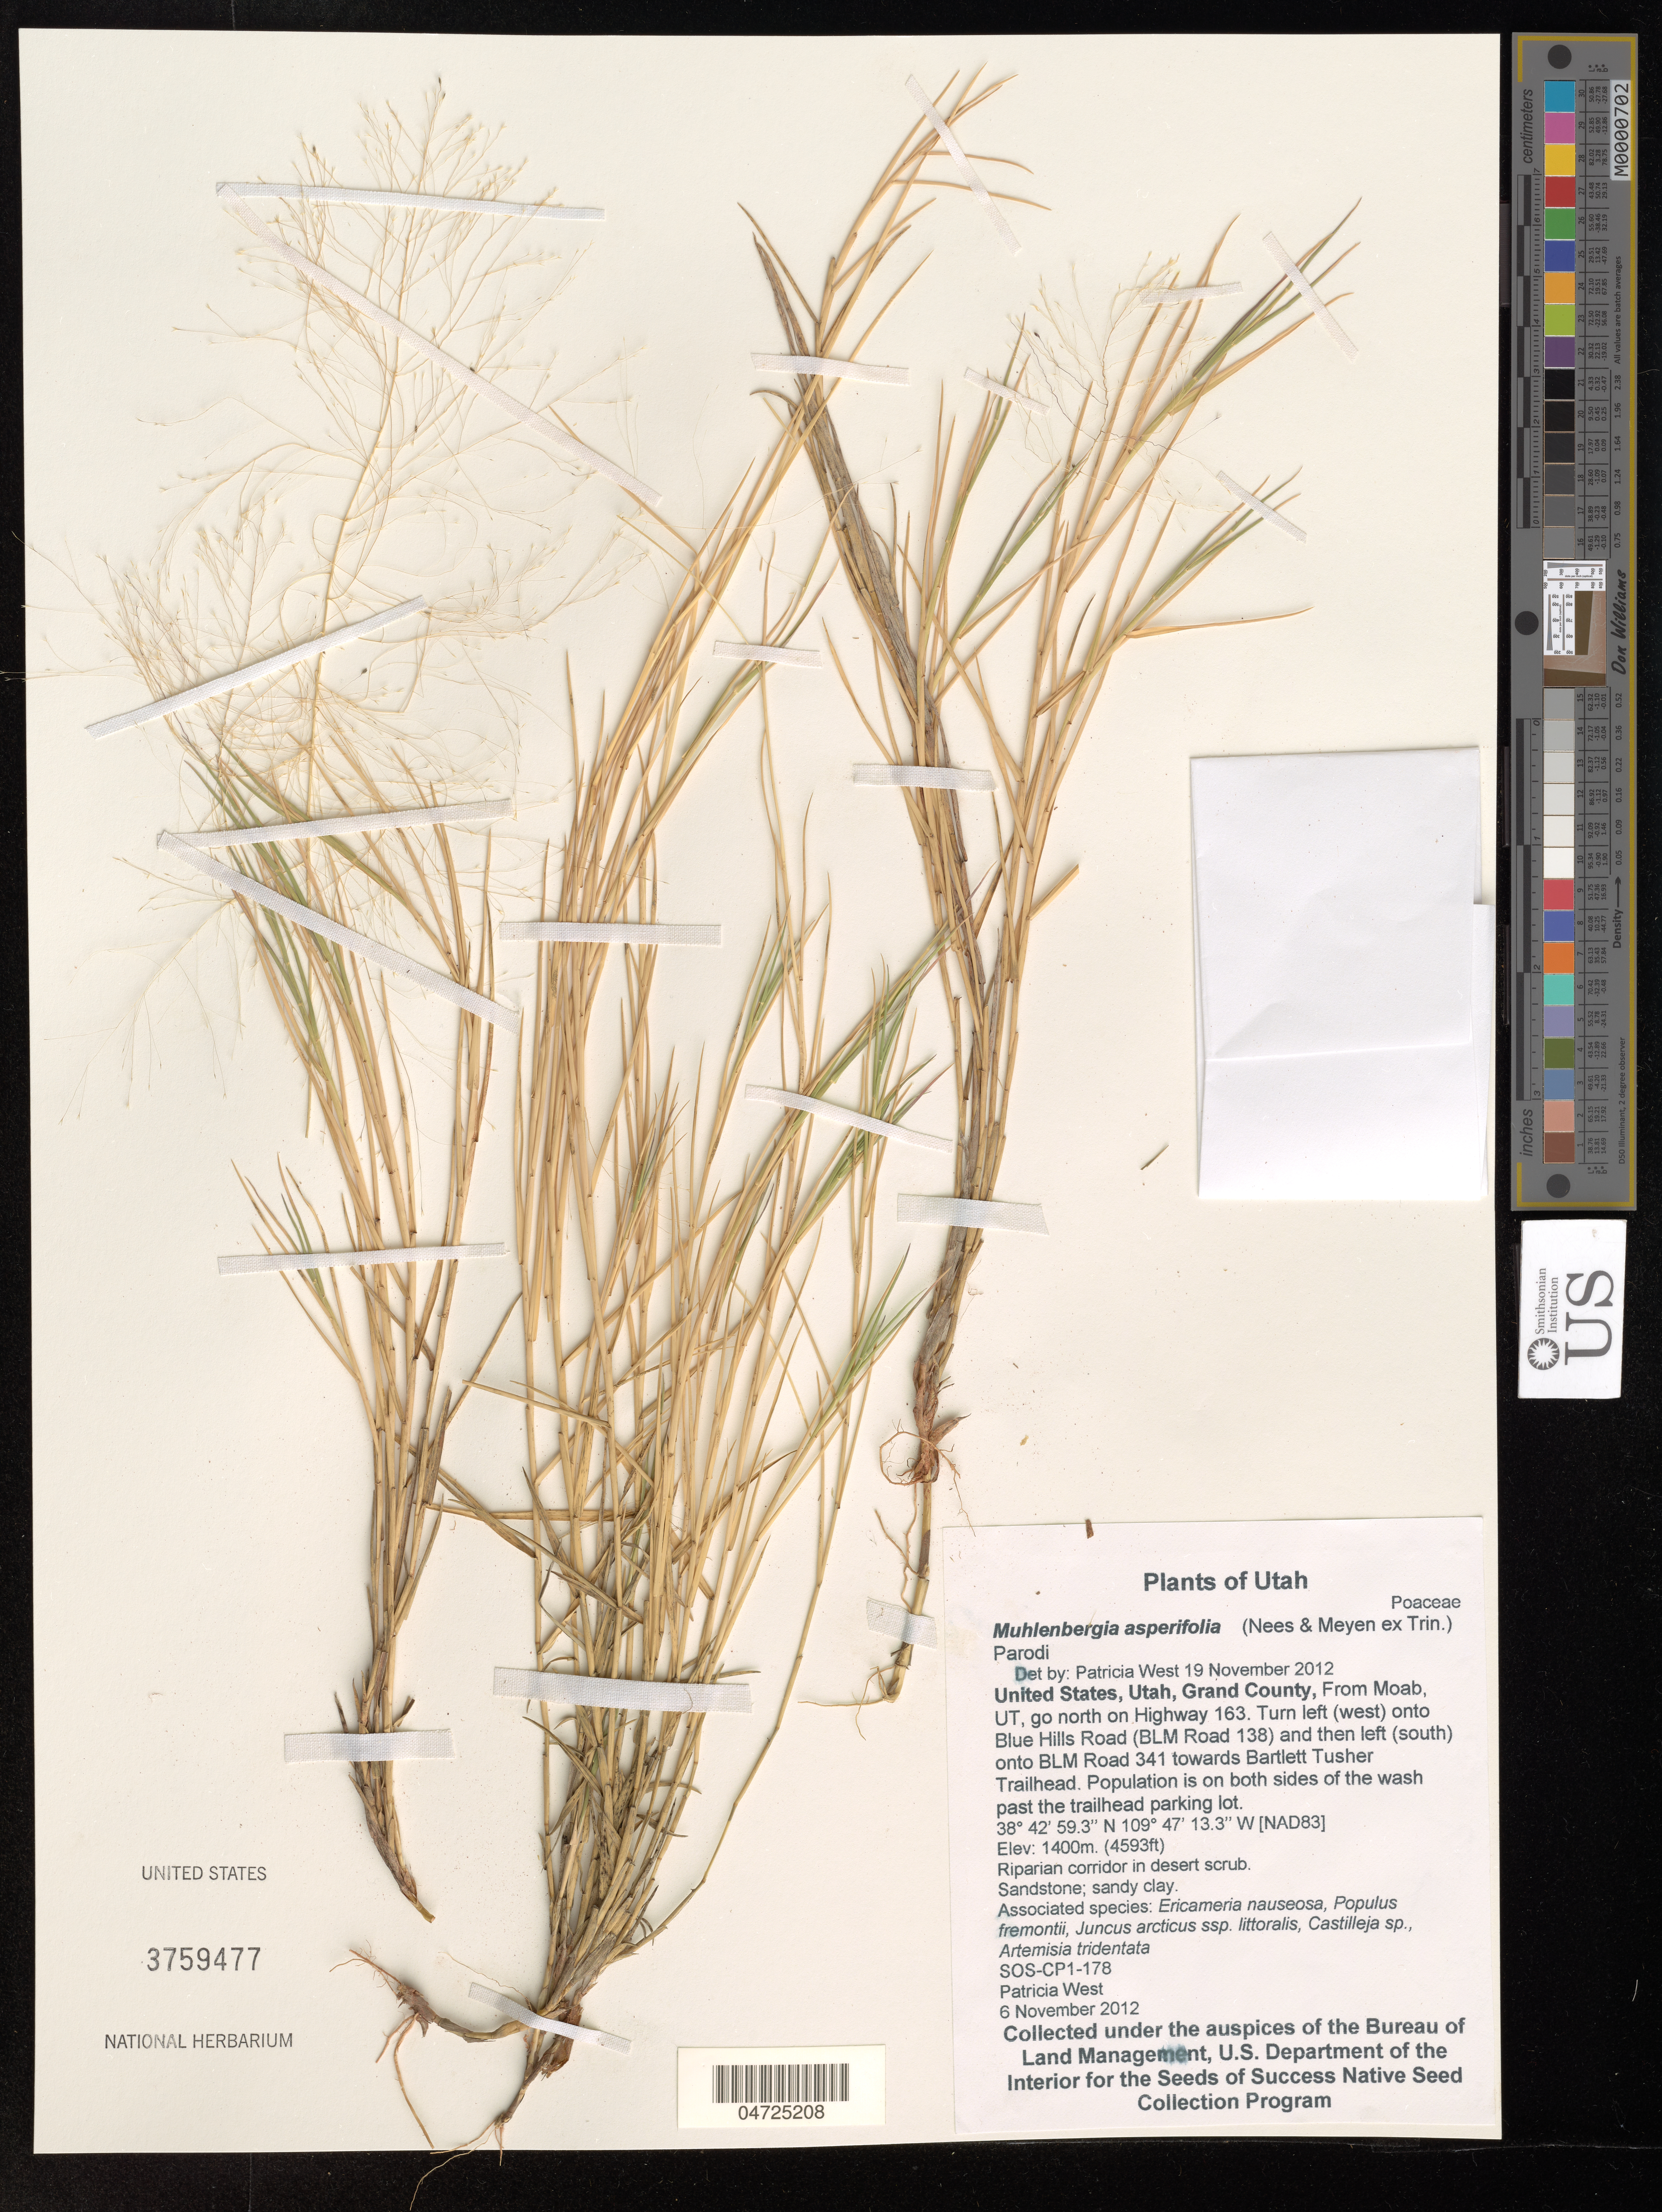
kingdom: Plantae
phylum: Tracheophyta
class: Liliopsida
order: Poales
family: Poaceae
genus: Muhlenbergia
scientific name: Muhlenbergia asperifolia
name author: (Nees & Meyen ex Trin.) Parodi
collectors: P. West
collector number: SOS-CP1-178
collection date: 2012-11-06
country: United States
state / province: Utah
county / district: Grand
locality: Grand County, From Moab, UT, go north on Highway 163. Turn left (west) onto Blue Hills Road (BLM Road 138) and then left (south) onto BLM Road 341 towards Bartlett Tusher Trailhead. Population is on both sides of the wash past the trailhead parking lot. [NAD83].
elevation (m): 1400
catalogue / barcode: US 3759477